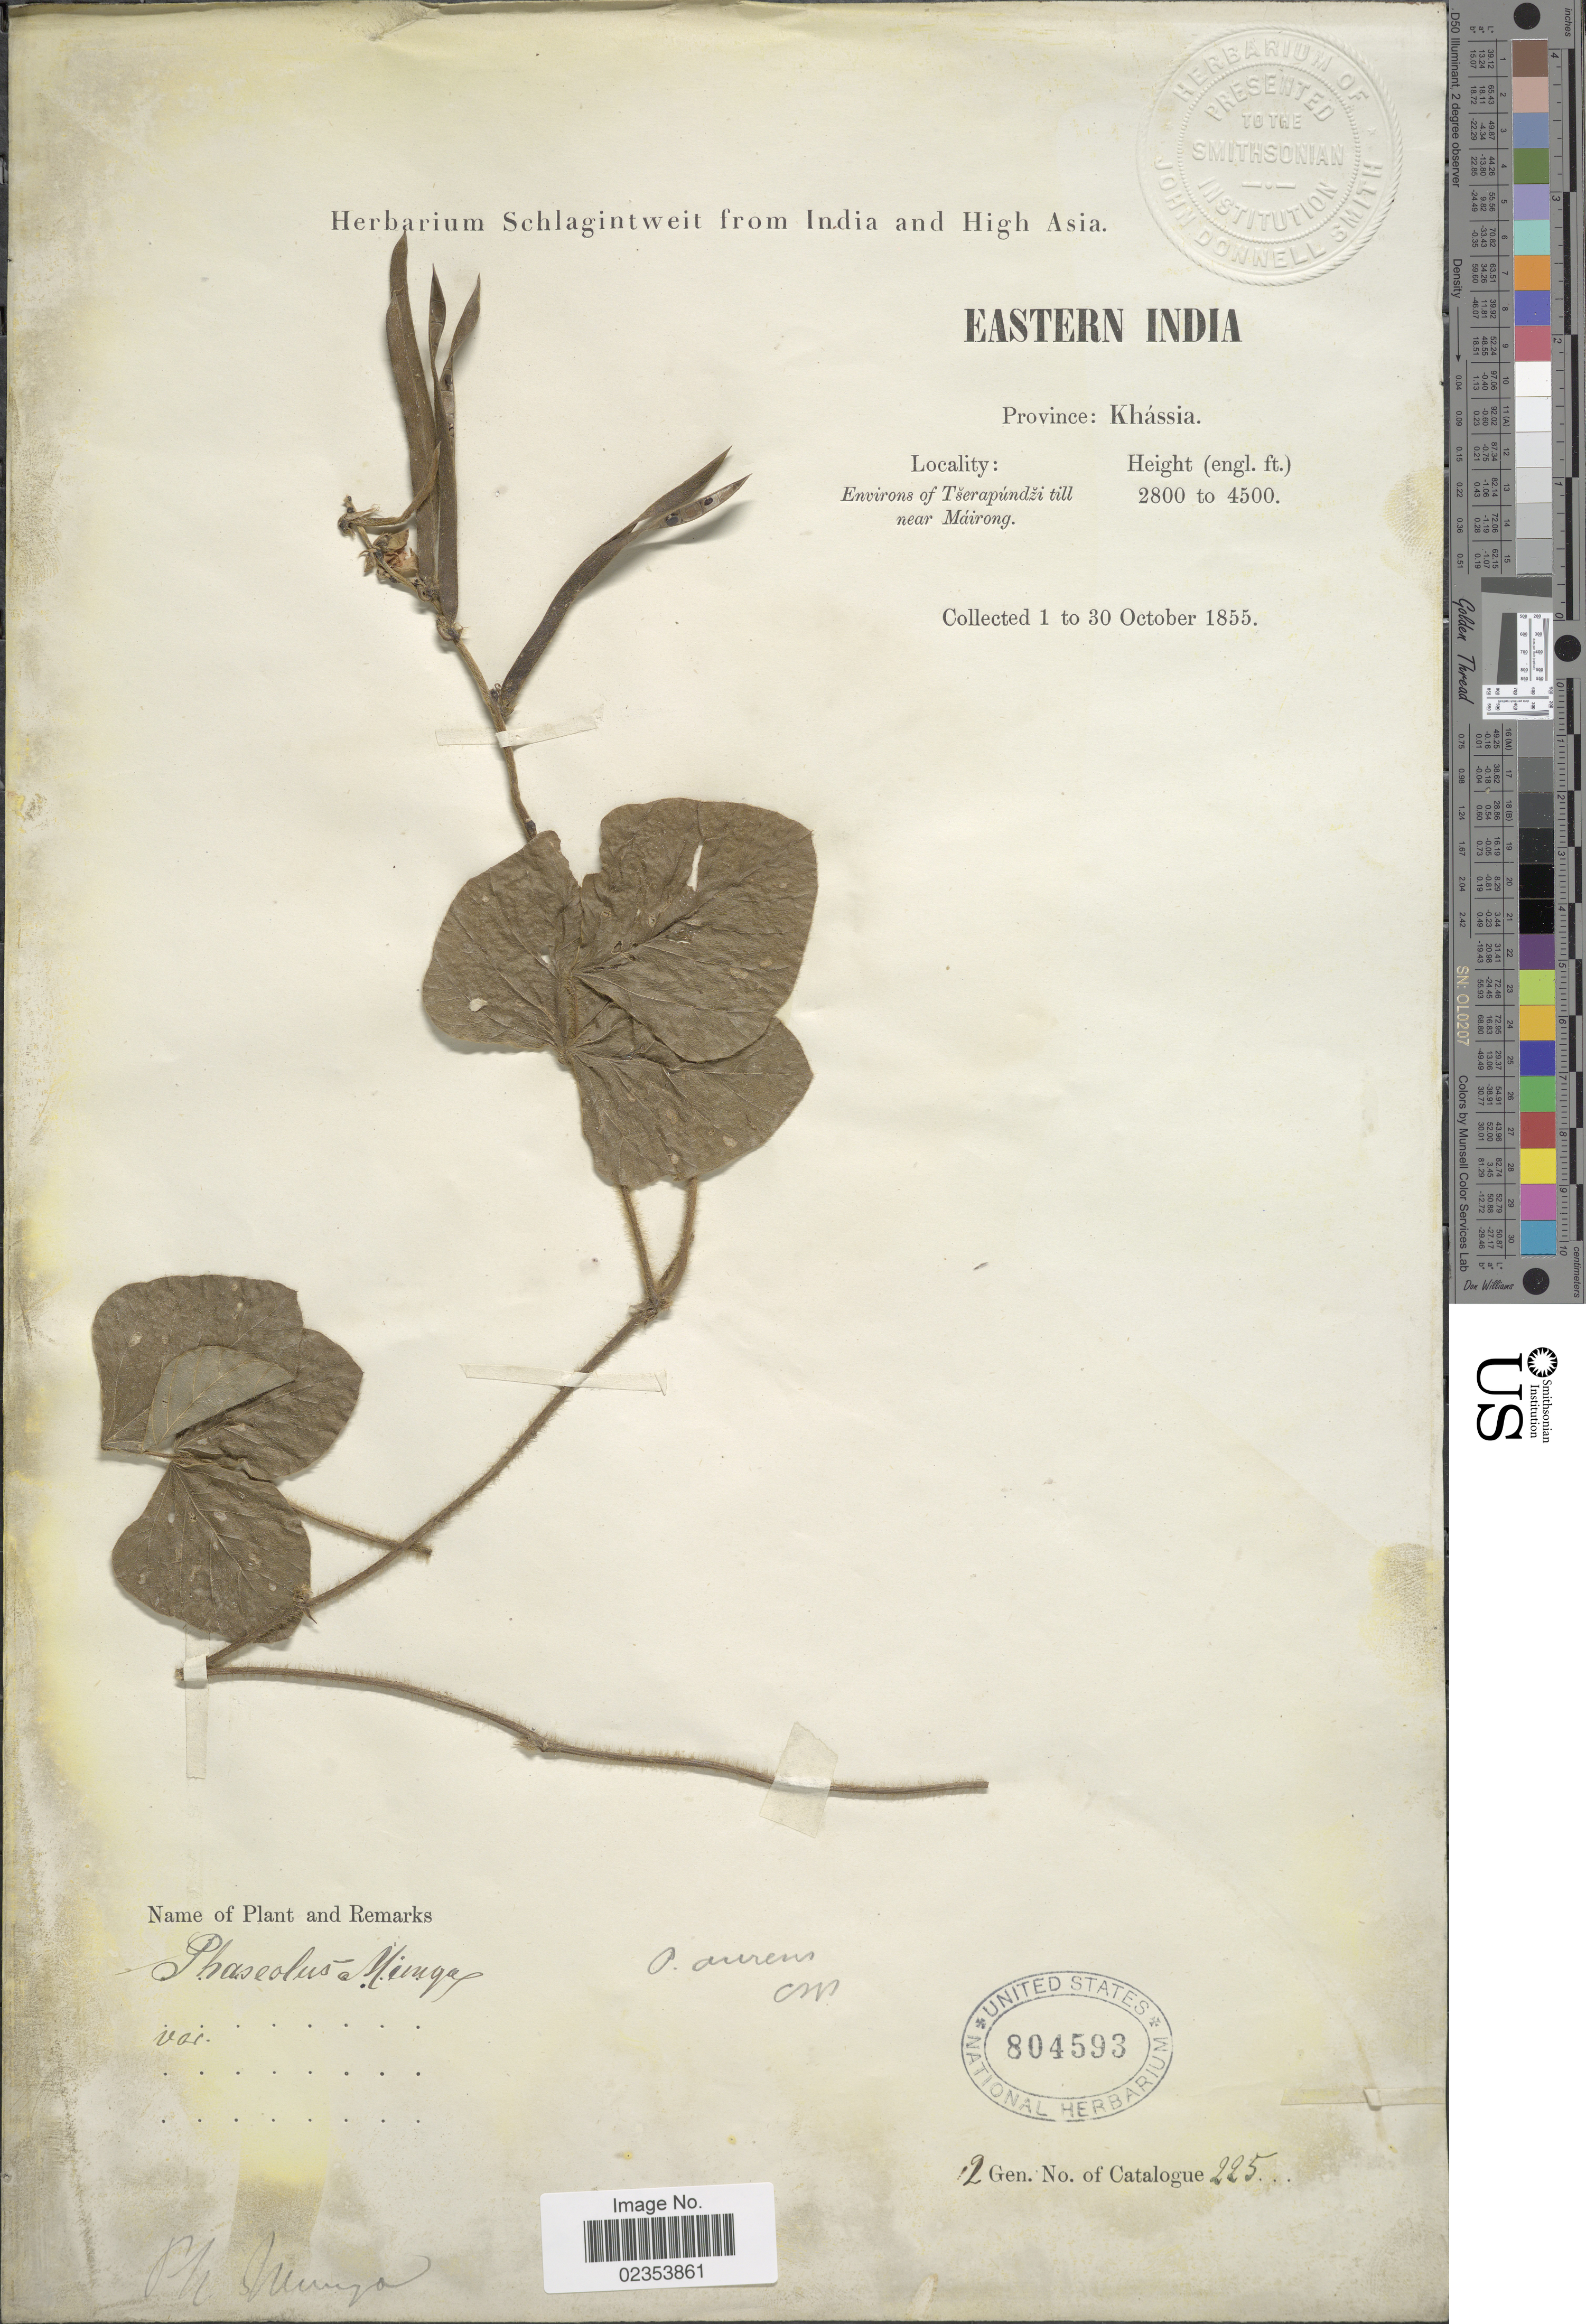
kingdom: Plantae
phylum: Tracheophyta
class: Magnoliopsida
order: Fabales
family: Fabaceae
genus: Vigna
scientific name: Vigna radiata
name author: (L.) R. Wilczek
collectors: ex herb. Schlagintweit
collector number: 225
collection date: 1855-10-01/1855-10-30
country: India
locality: Eastern India. Province: Khassia. Environs of Tserapundzi till near Mairong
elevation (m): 853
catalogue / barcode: US 804593